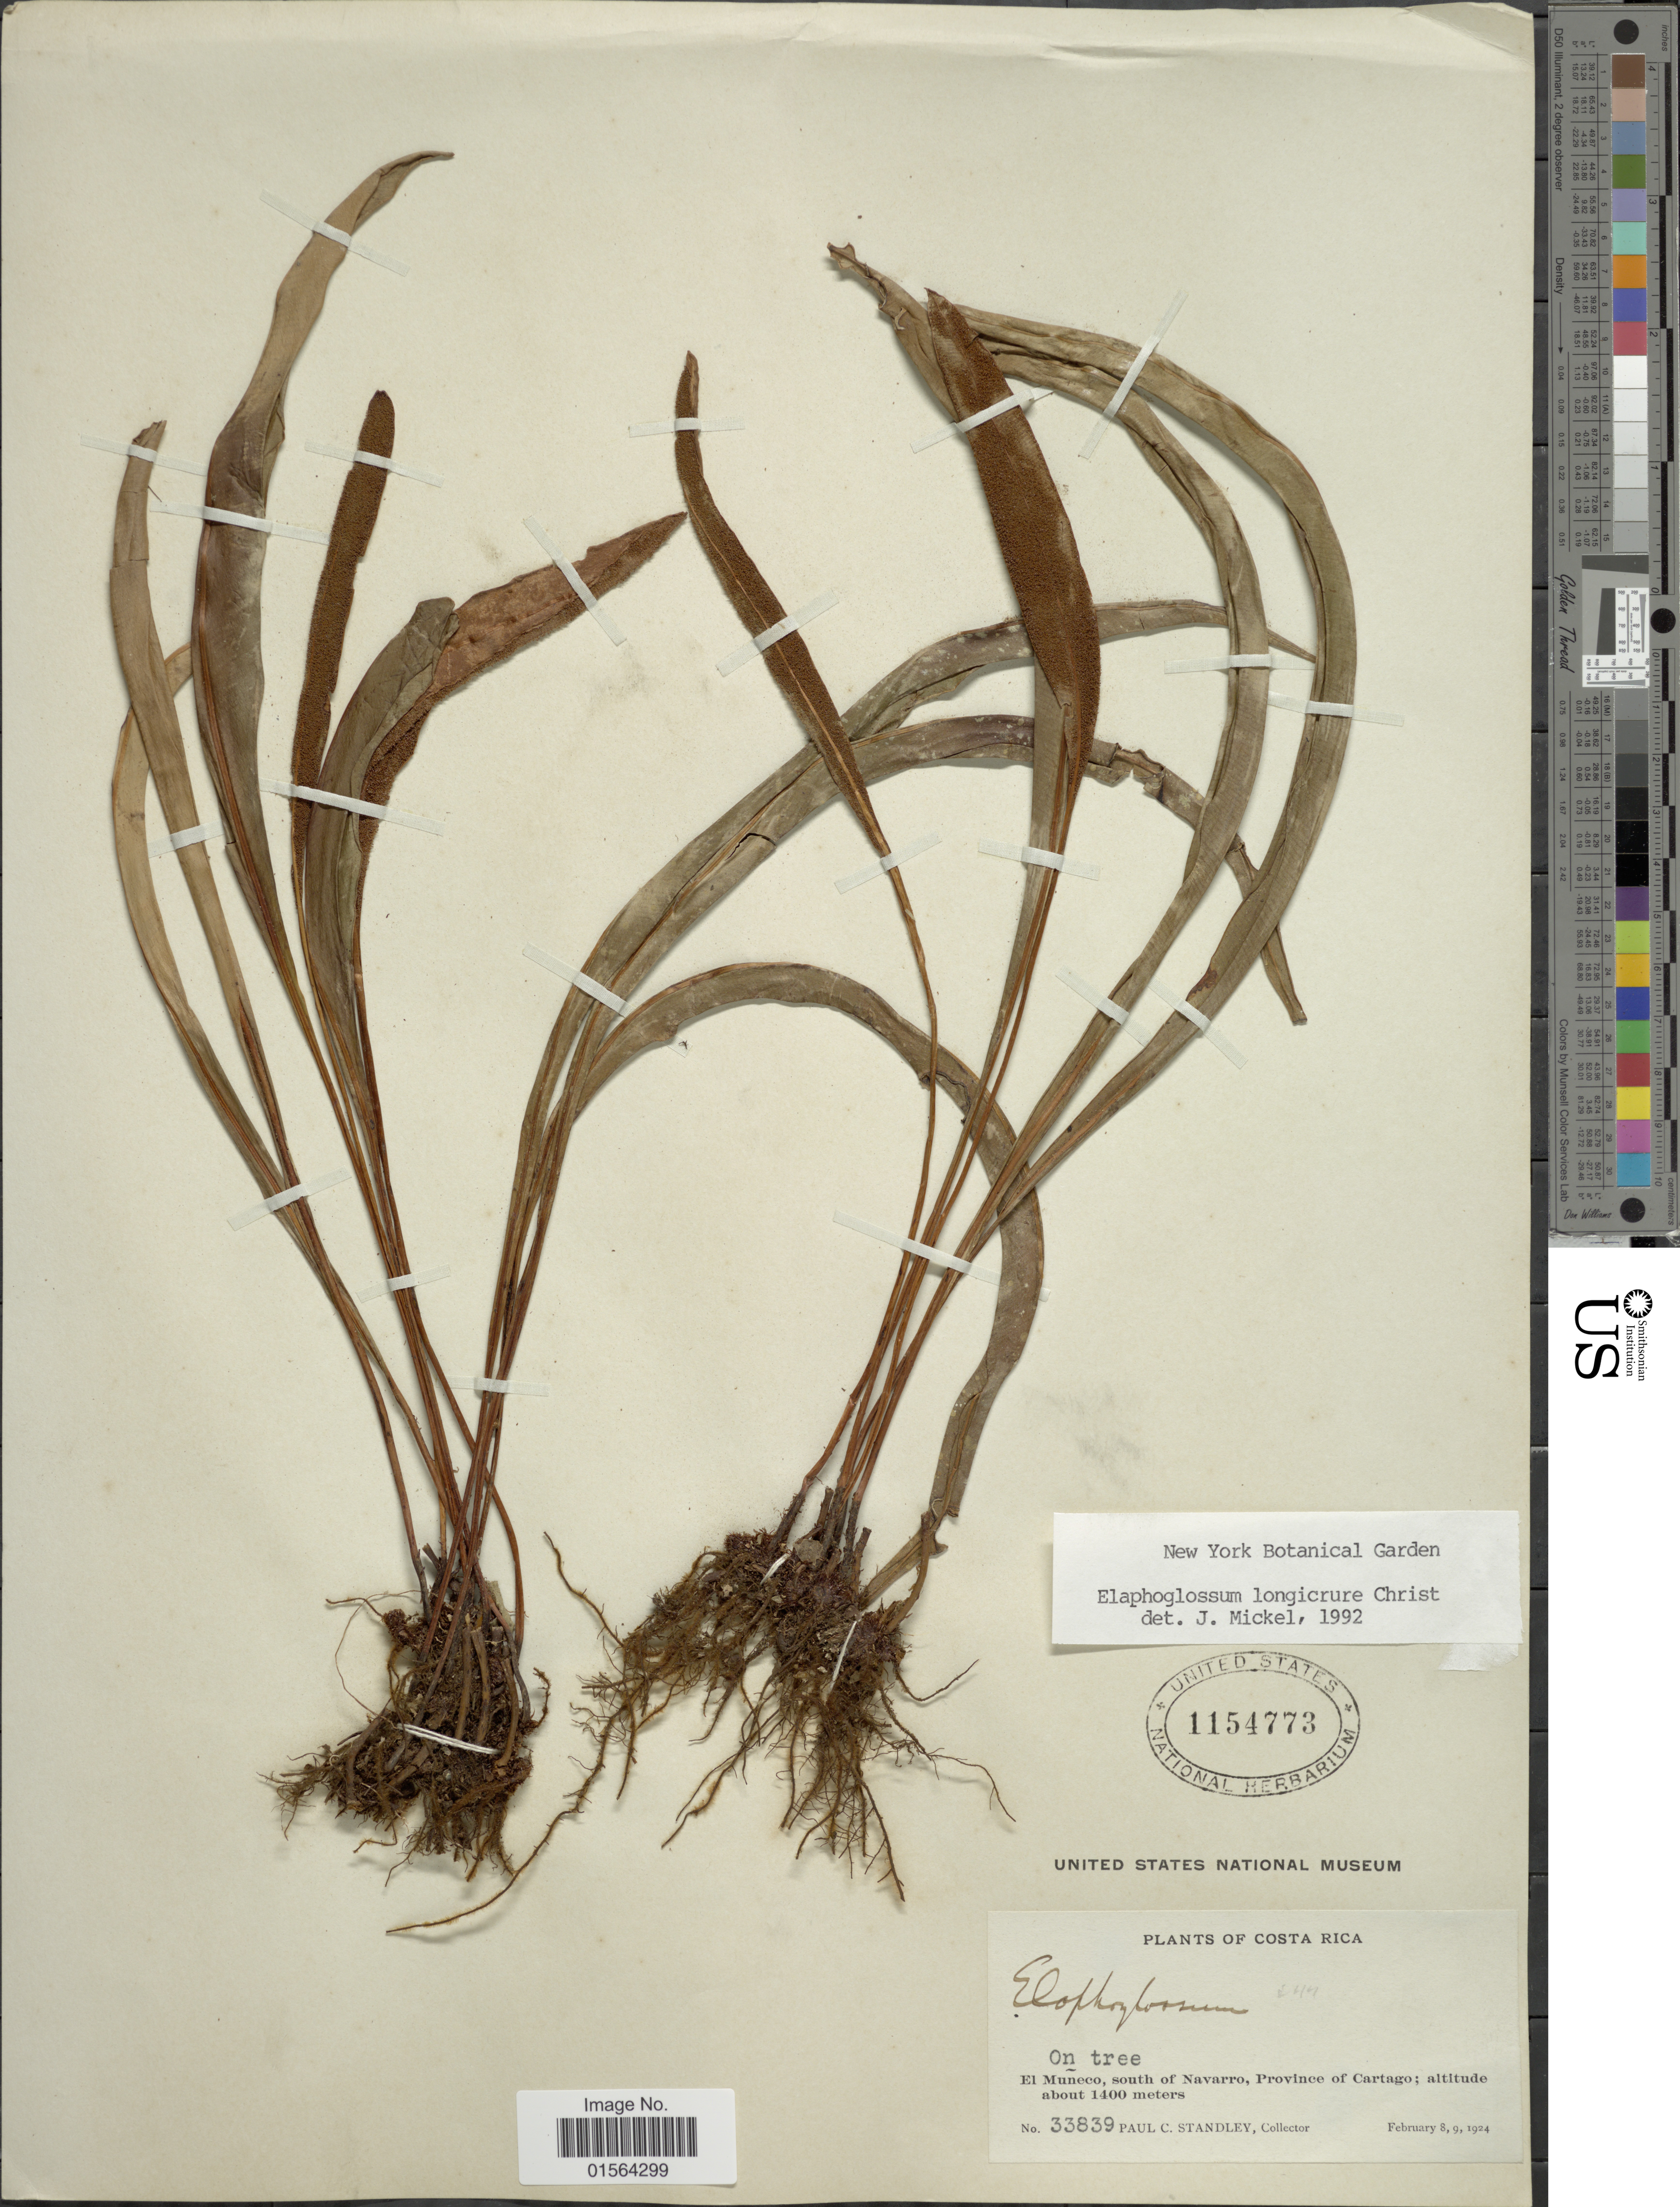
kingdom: Plantae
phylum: Tracheophyta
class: Polypodiopsida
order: Polypodiales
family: Dryopteridaceae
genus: Elaphoglossum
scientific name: Elaphoglossum longicrure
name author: Christ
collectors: P. C. Standley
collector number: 33839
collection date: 1924-02-08/1924-02-09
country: Costa Rica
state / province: Cartago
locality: El Muneco, south of Navarro, Province of Cartago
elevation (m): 1400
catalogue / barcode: US 1154773